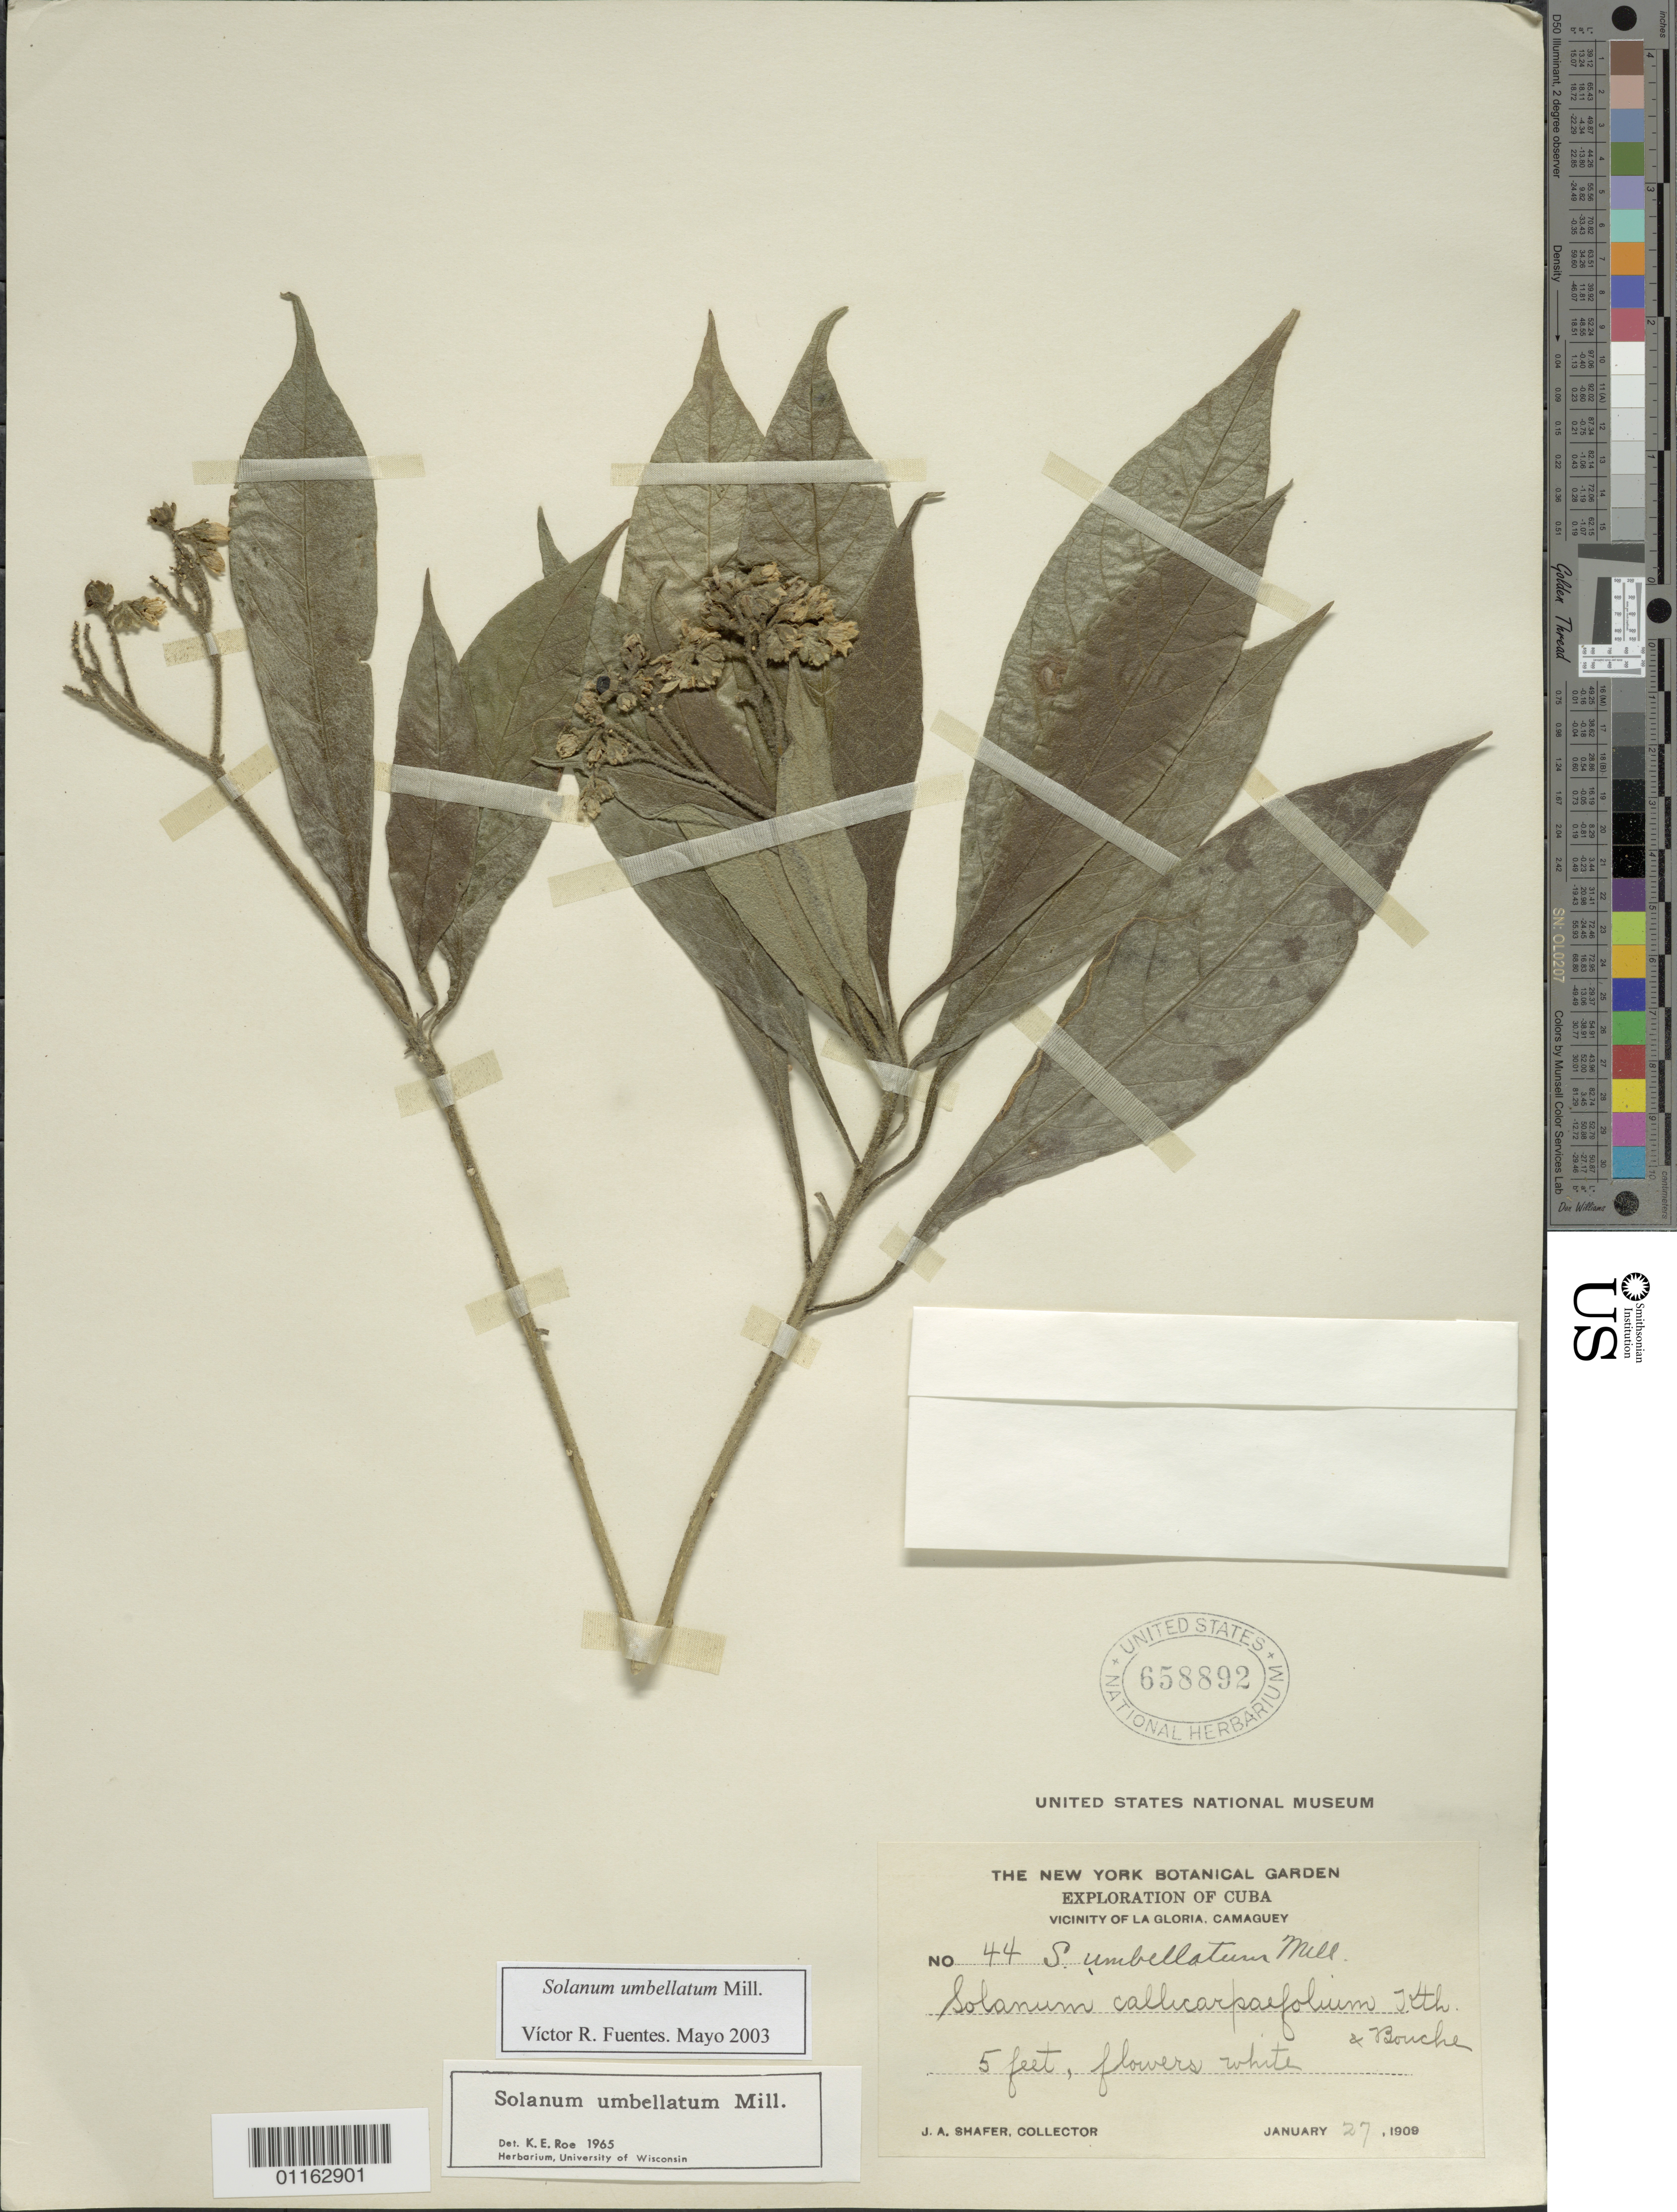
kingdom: Plantae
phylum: Tracheophyta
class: Magnoliopsida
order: Solanales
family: Solanaceae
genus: Solanum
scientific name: Solanum umbellatum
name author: Mill.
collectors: J. A. Shafer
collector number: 44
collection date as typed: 27 Jan 1909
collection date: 1909-01-27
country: Cuba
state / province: Camagüey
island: Cuba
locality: vicinity of La Gloria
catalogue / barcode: US 658892